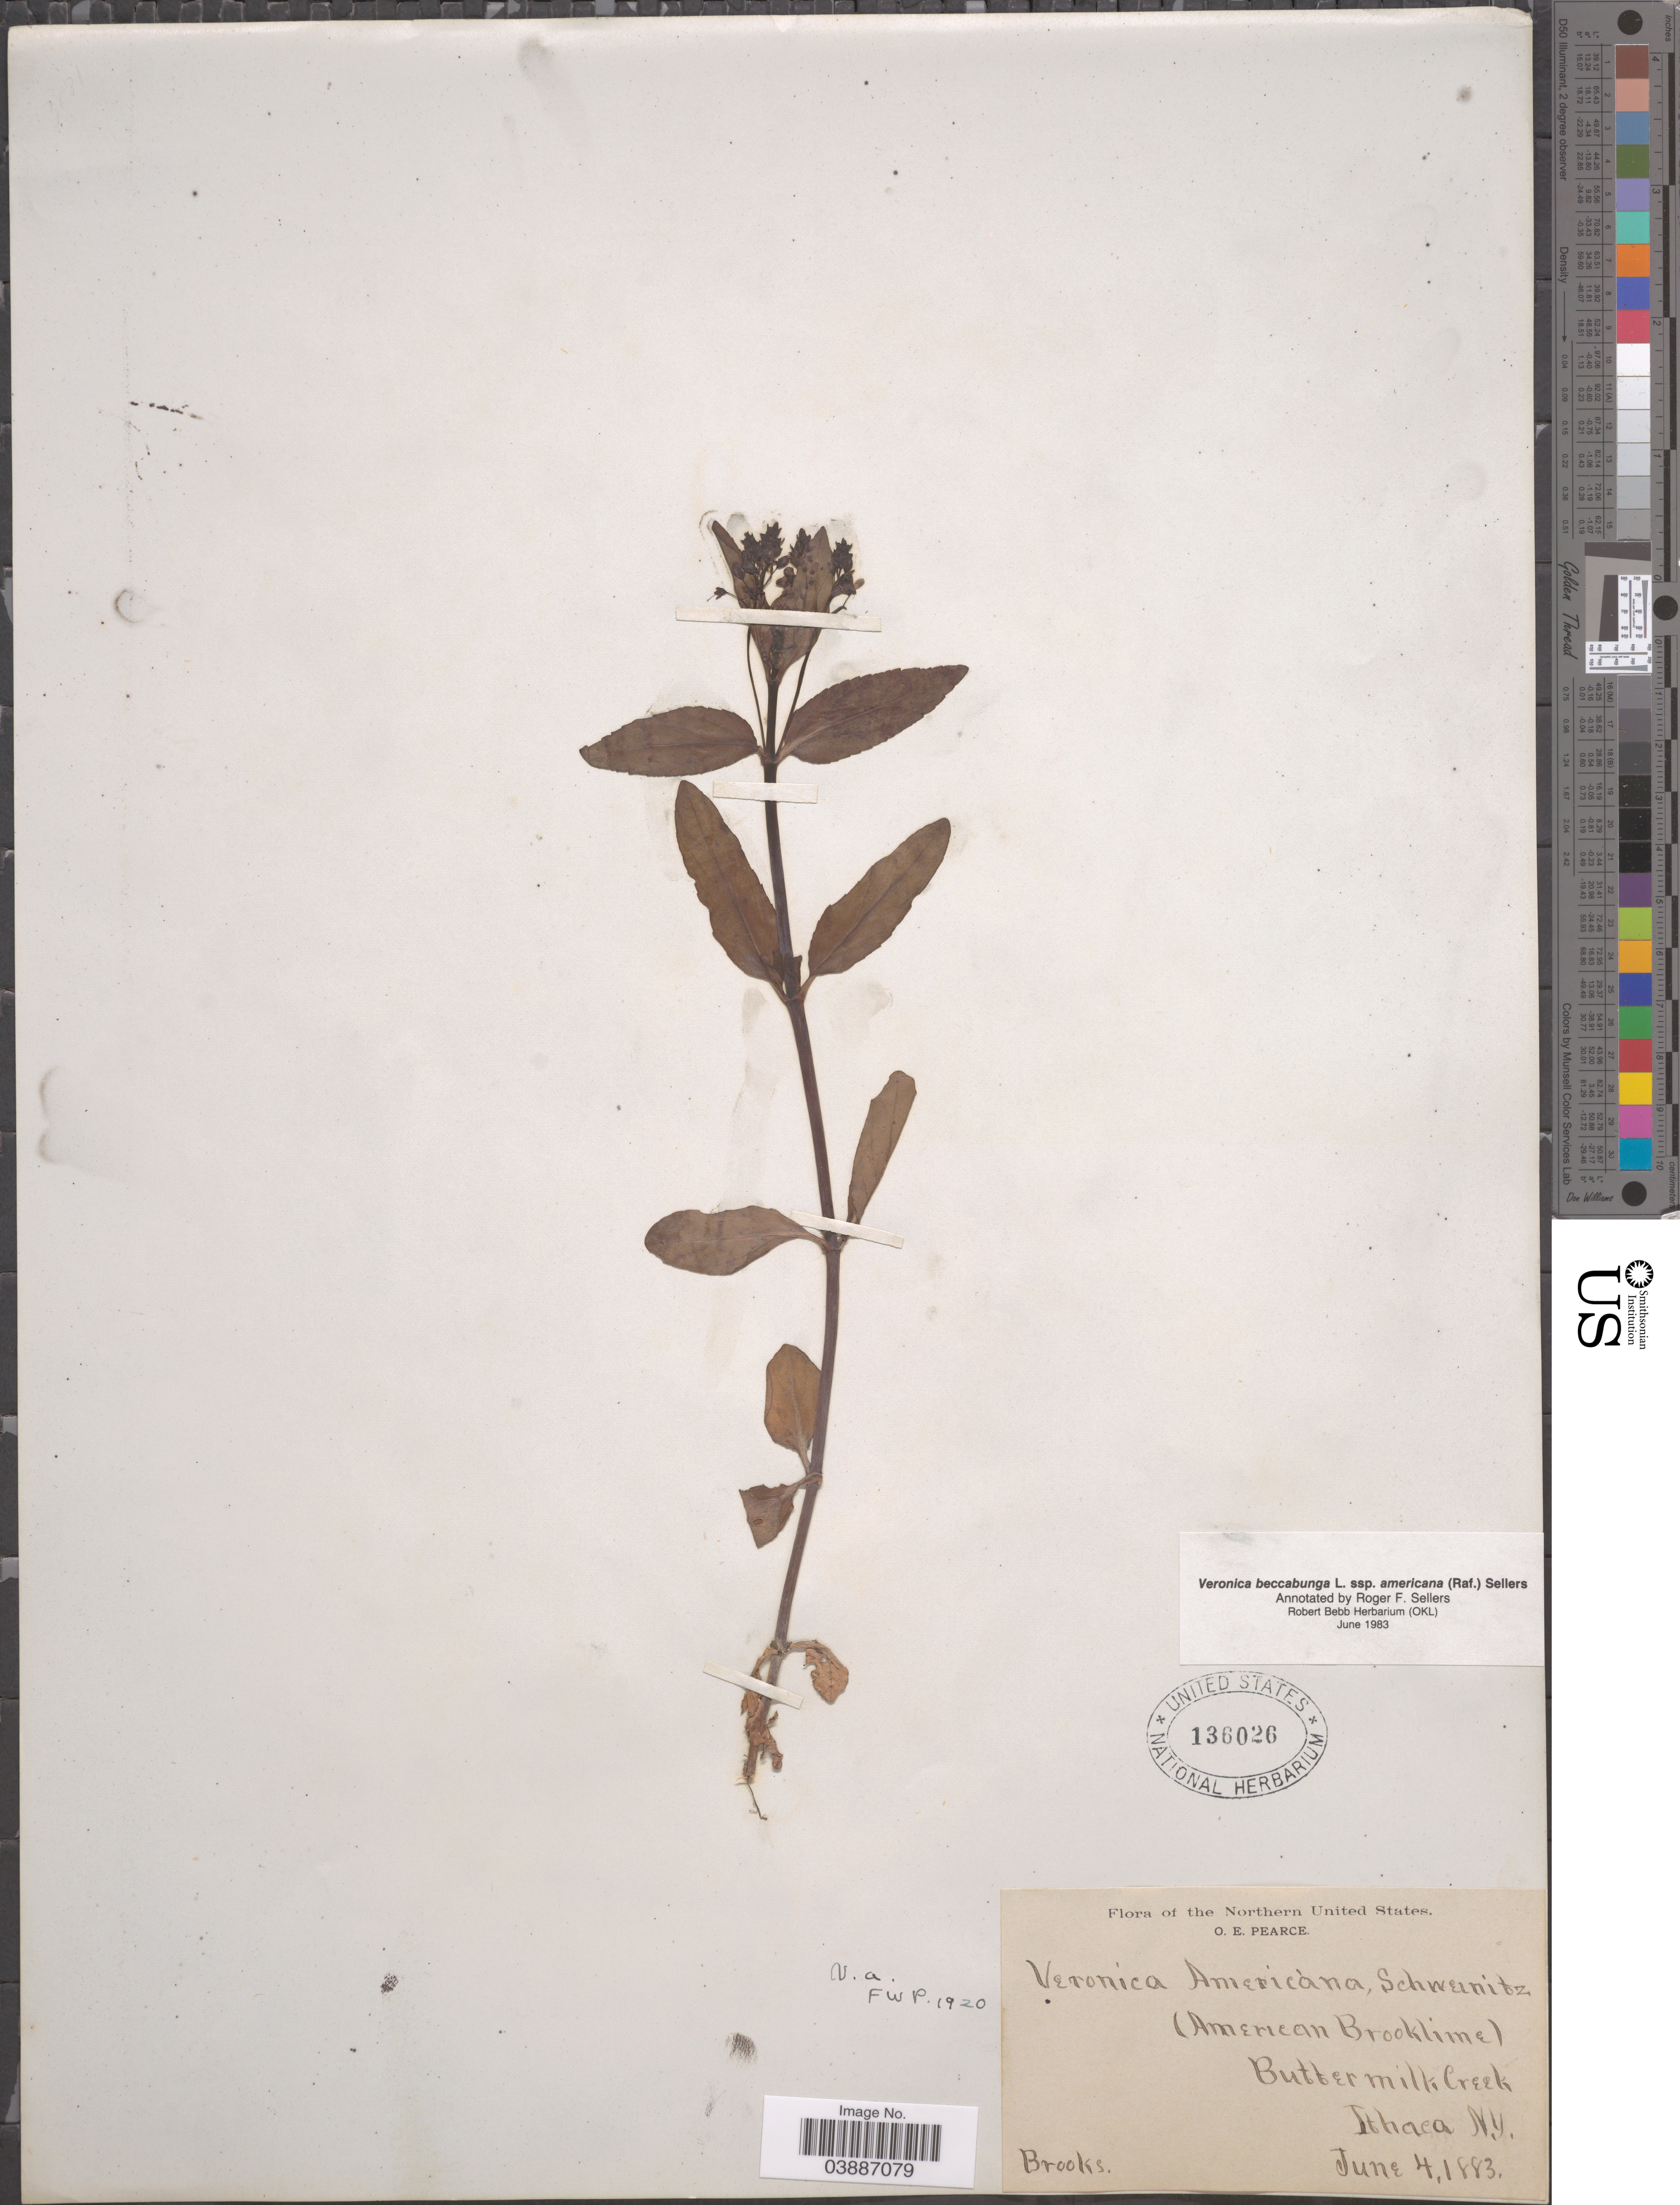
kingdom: Plantae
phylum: Tracheophyta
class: Magnoliopsida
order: Lamiales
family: Plantaginaceae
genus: Veronica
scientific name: Veronica beccabunga subsp. americana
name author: Raf.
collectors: O. E. Pearce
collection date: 1883-06-04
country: United States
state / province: New York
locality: The Northern United States. (American Brooklime). Buttermilk Creek. Ithaca.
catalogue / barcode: US 136026